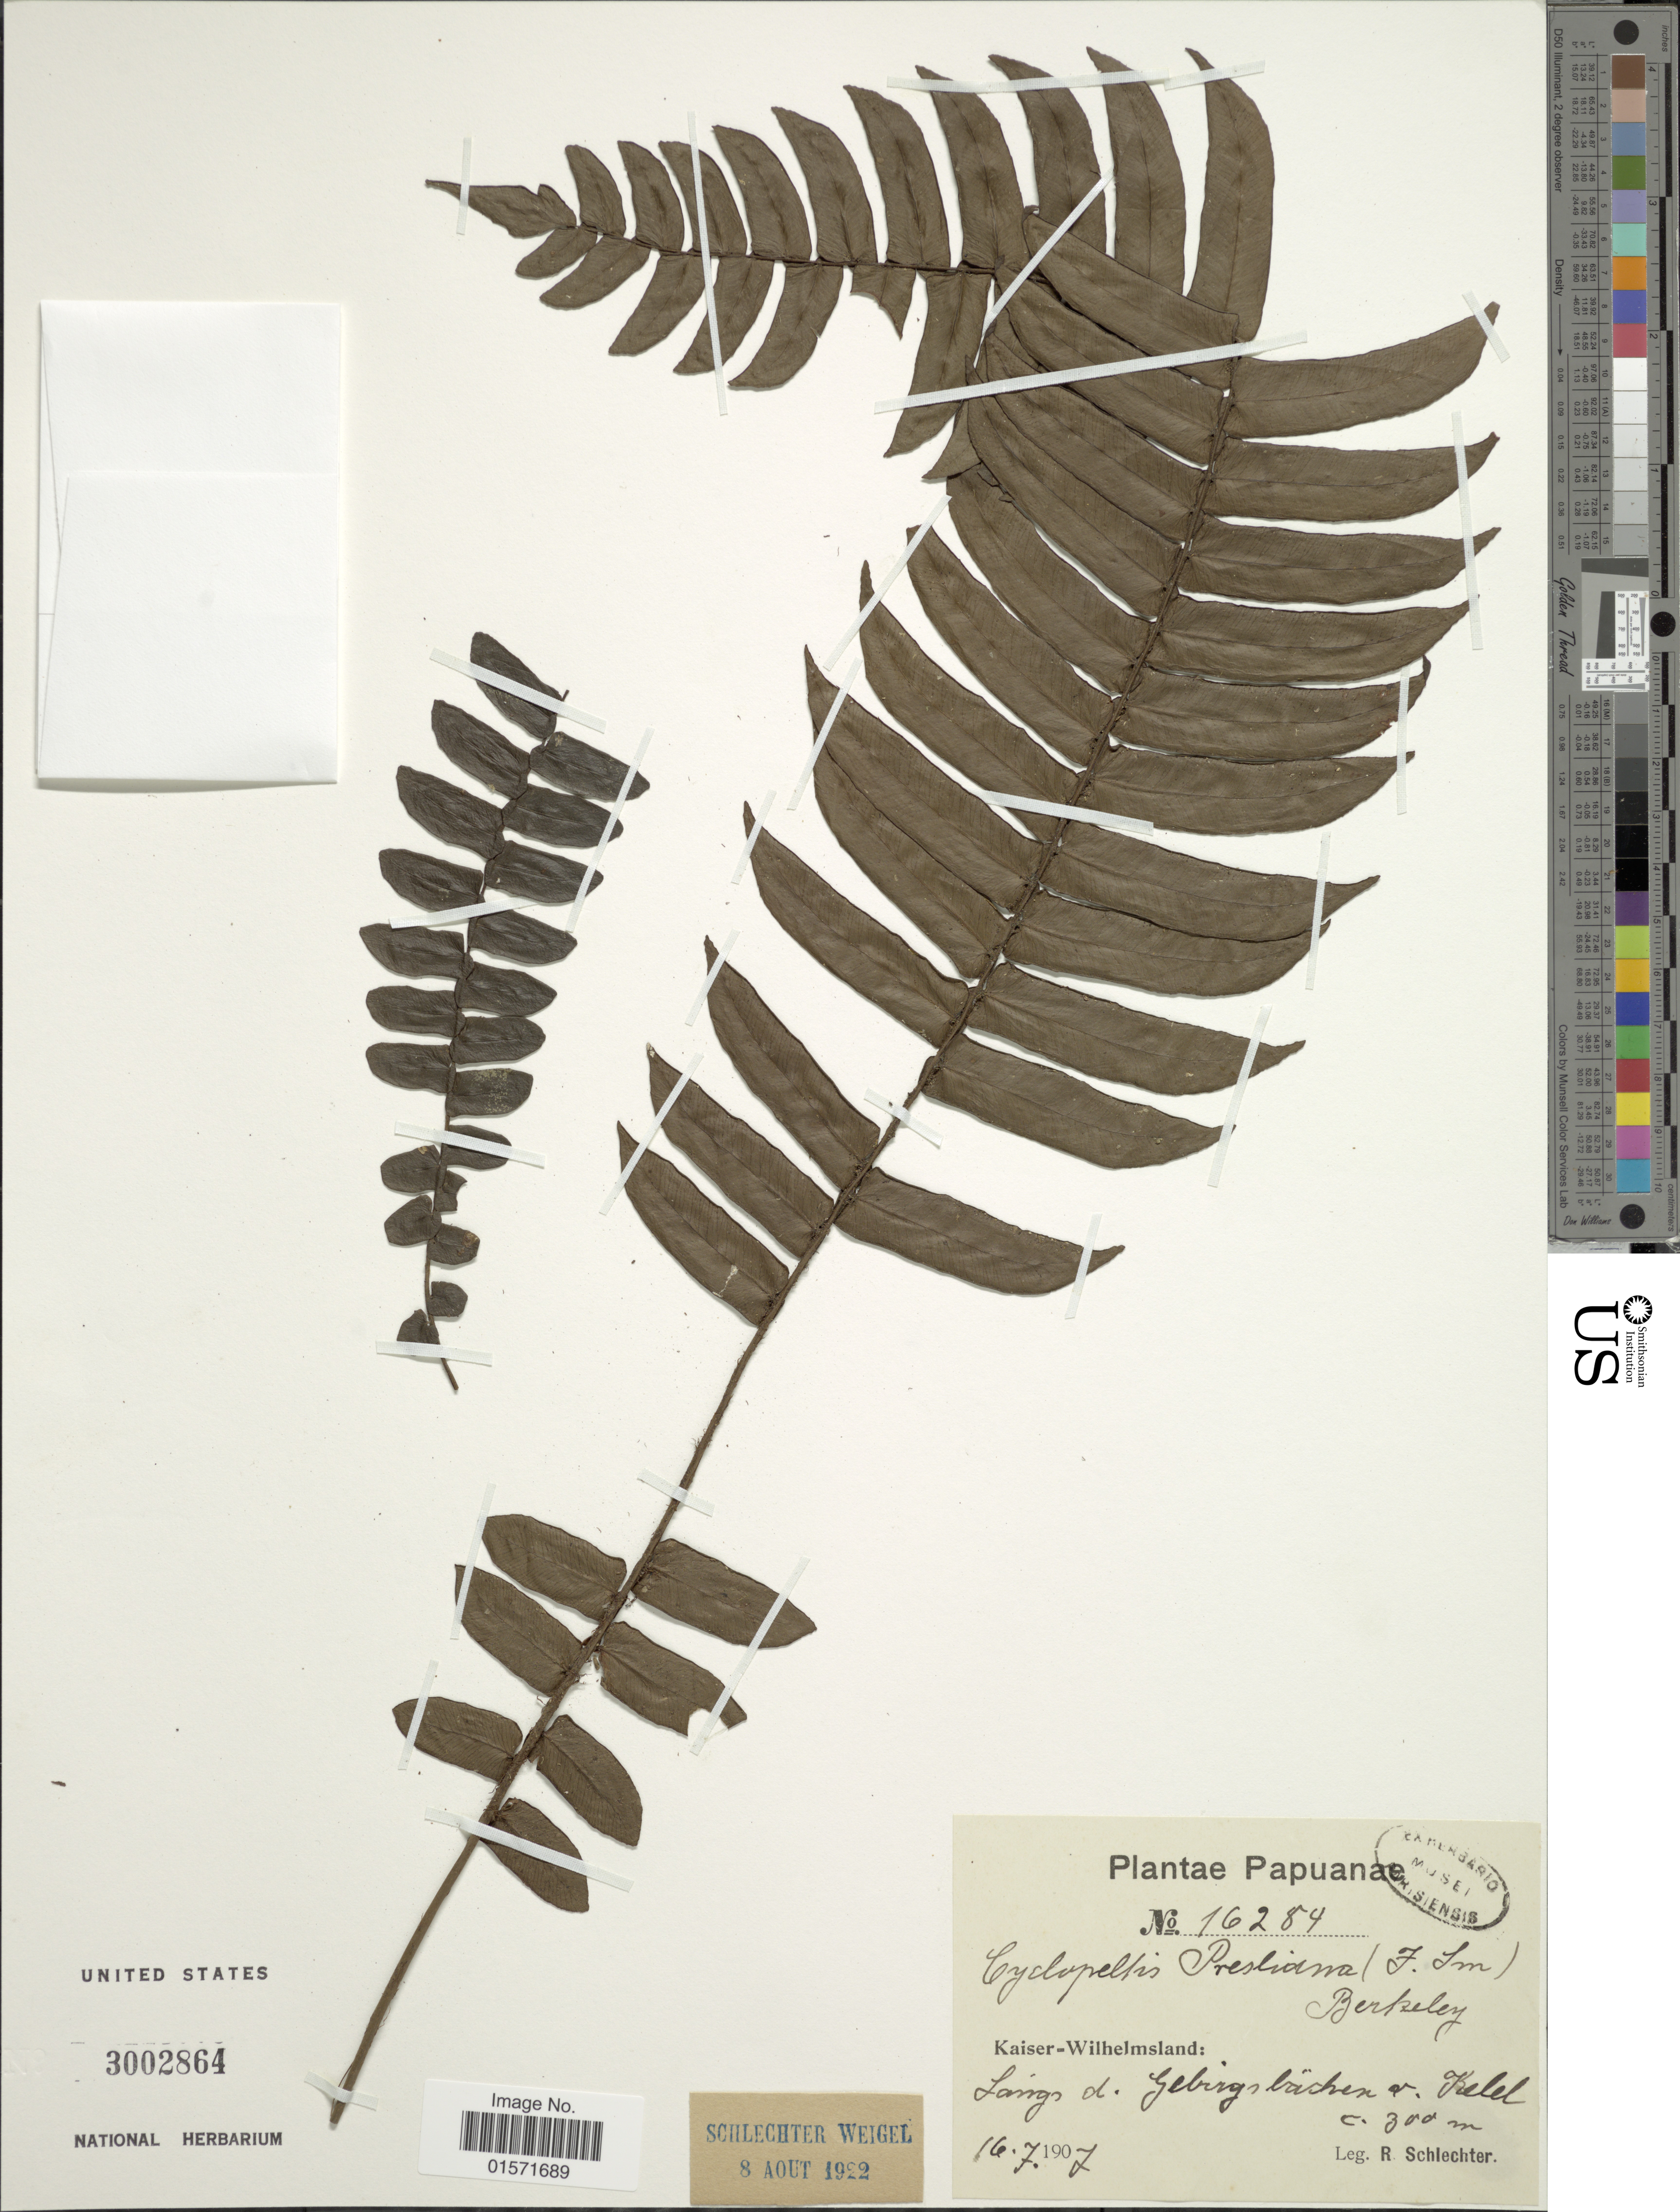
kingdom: Plantae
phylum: Tracheophyta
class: Polypodiopsida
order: Polypodiales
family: Lomariopsidaceae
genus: Cyclopeltis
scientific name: Cyclopeltis presliana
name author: (Mett.) Berkeley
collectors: F. R. R. Schlechter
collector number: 16284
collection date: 1907-07-16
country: Papua New Guinea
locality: Kaiser-Wilhelmsland: Langs d gebirgebachen v. Kebel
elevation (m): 300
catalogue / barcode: US 3002864